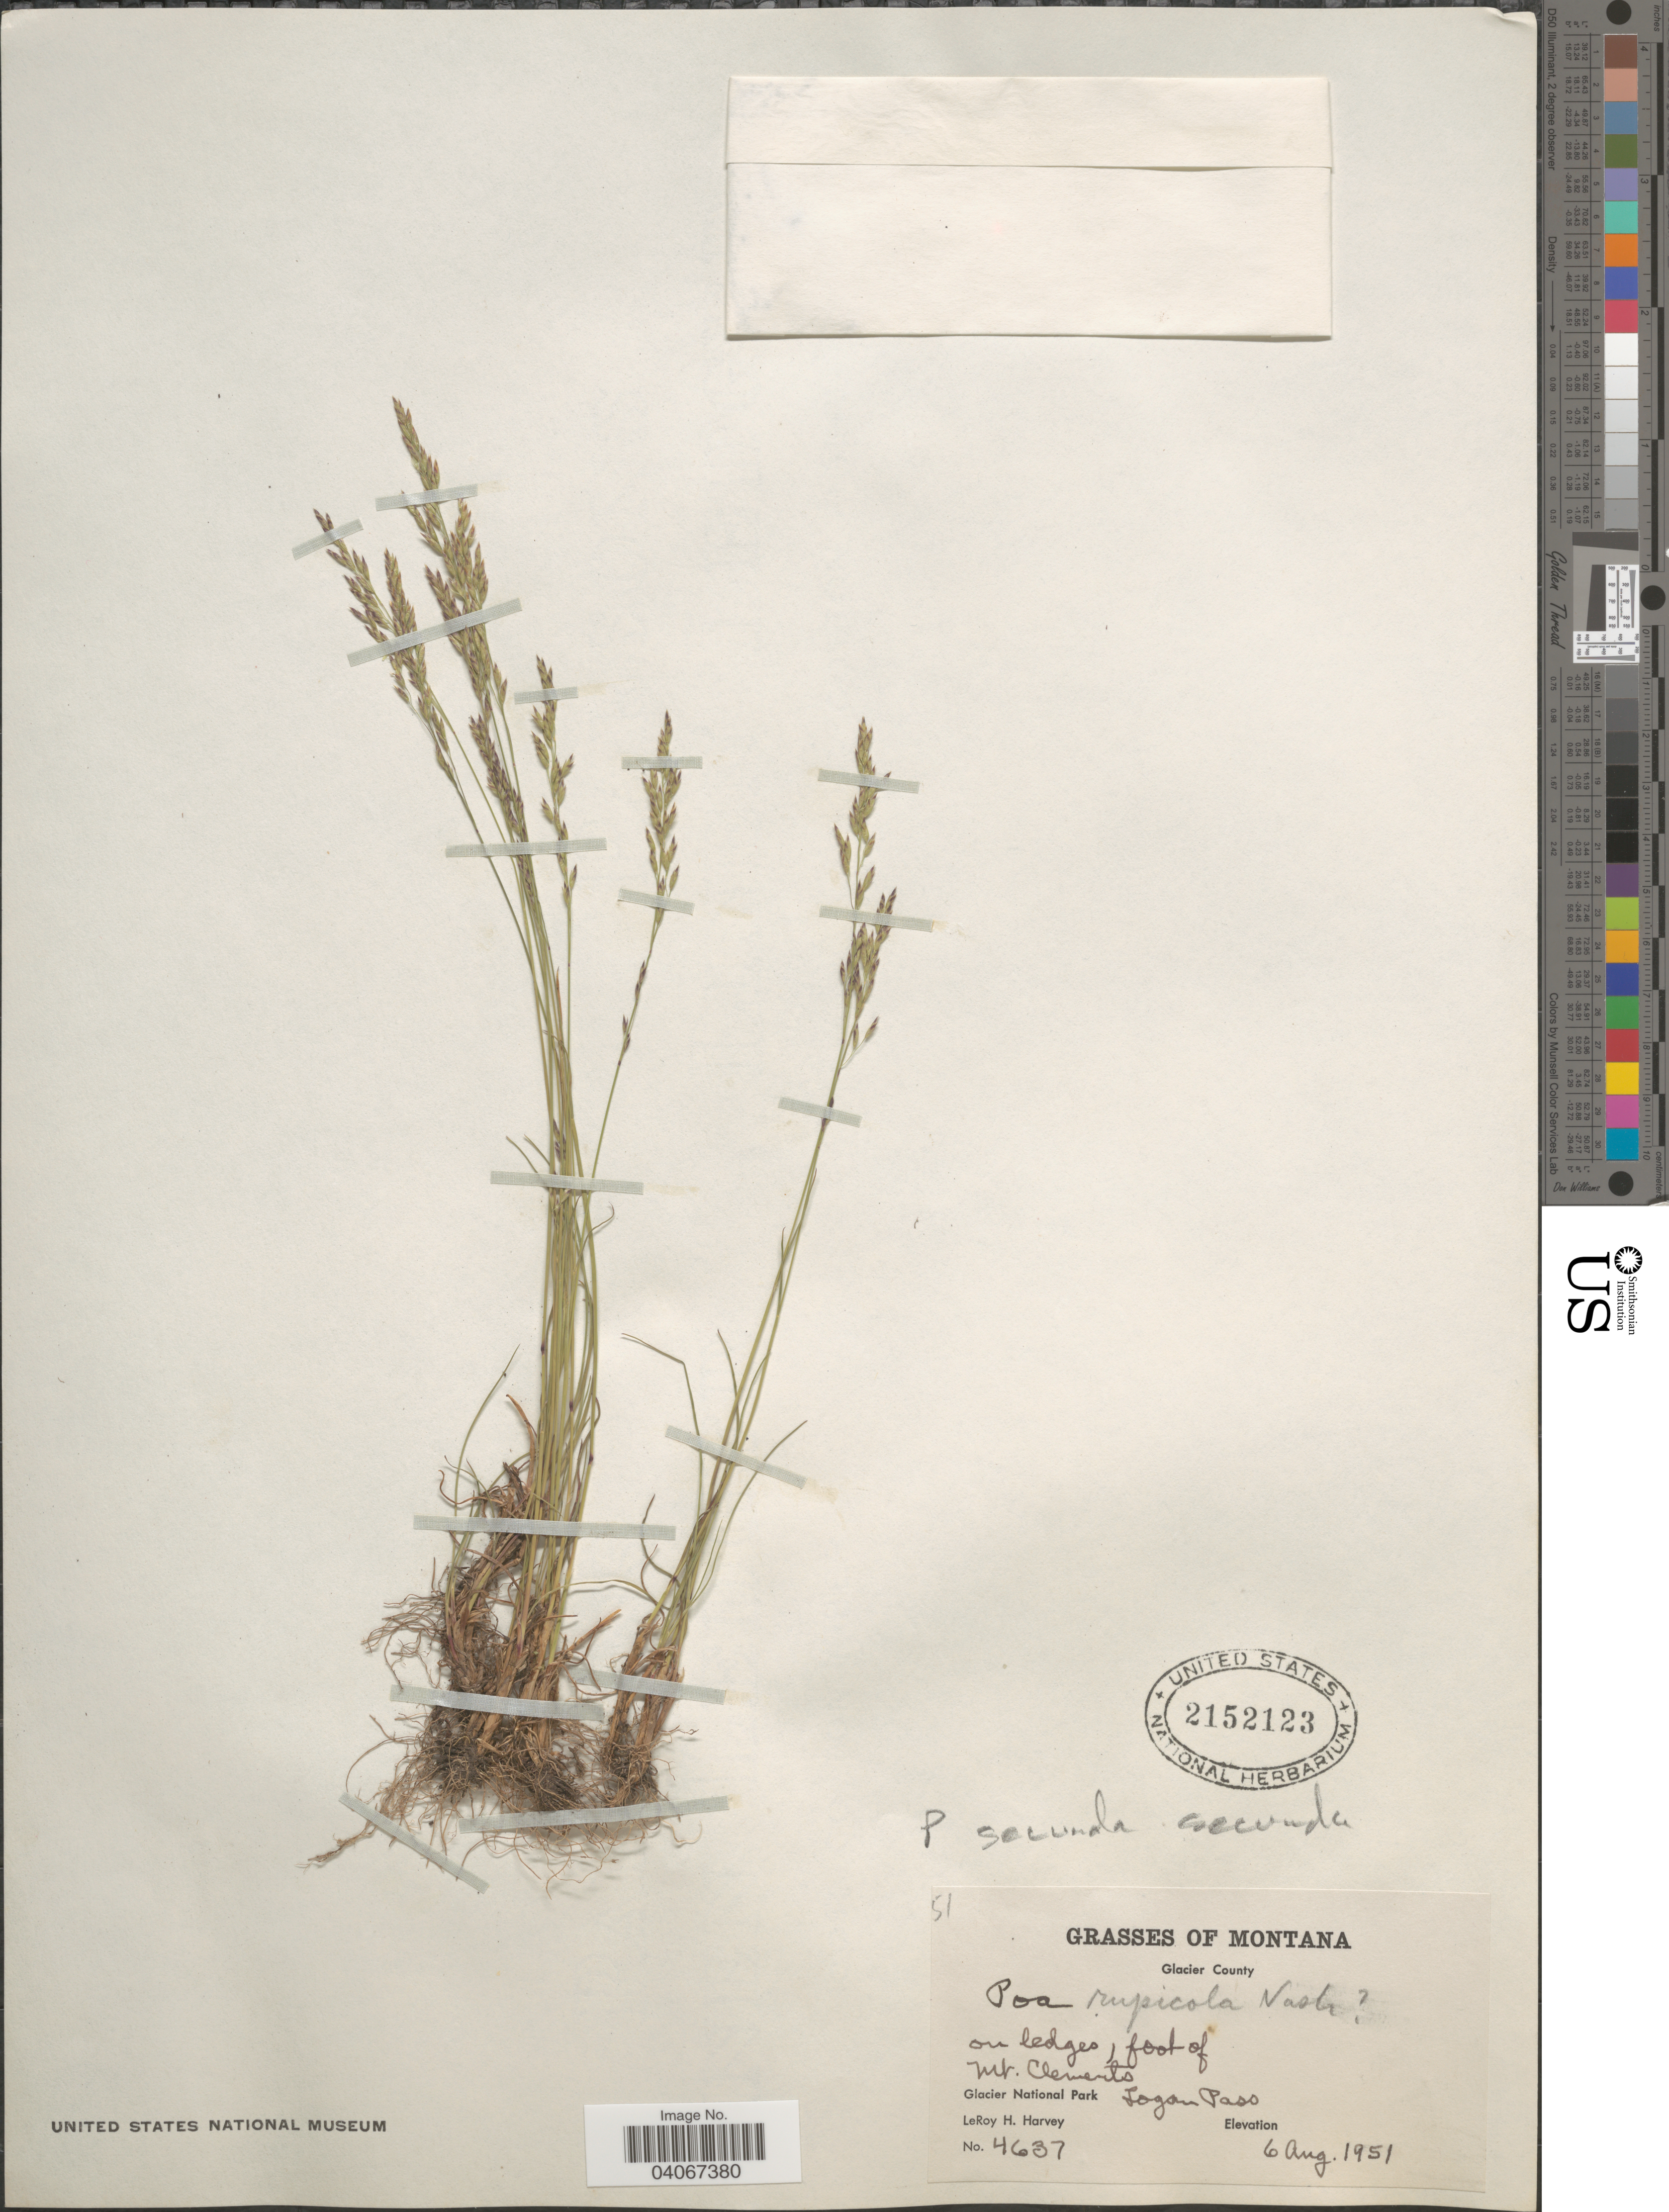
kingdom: Plantae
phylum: Tracheophyta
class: Liliopsida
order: Poales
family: Poaceae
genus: Poa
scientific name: Poa secunda subsp. secunda var. secunda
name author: J. Presl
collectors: L. H. Harvey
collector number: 4637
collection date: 1951-08-06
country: United States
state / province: Montana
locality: Glacier County. On ledges, foot of Mt. Clements. Glacier National Park. Logan Pass.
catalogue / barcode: US 2152123